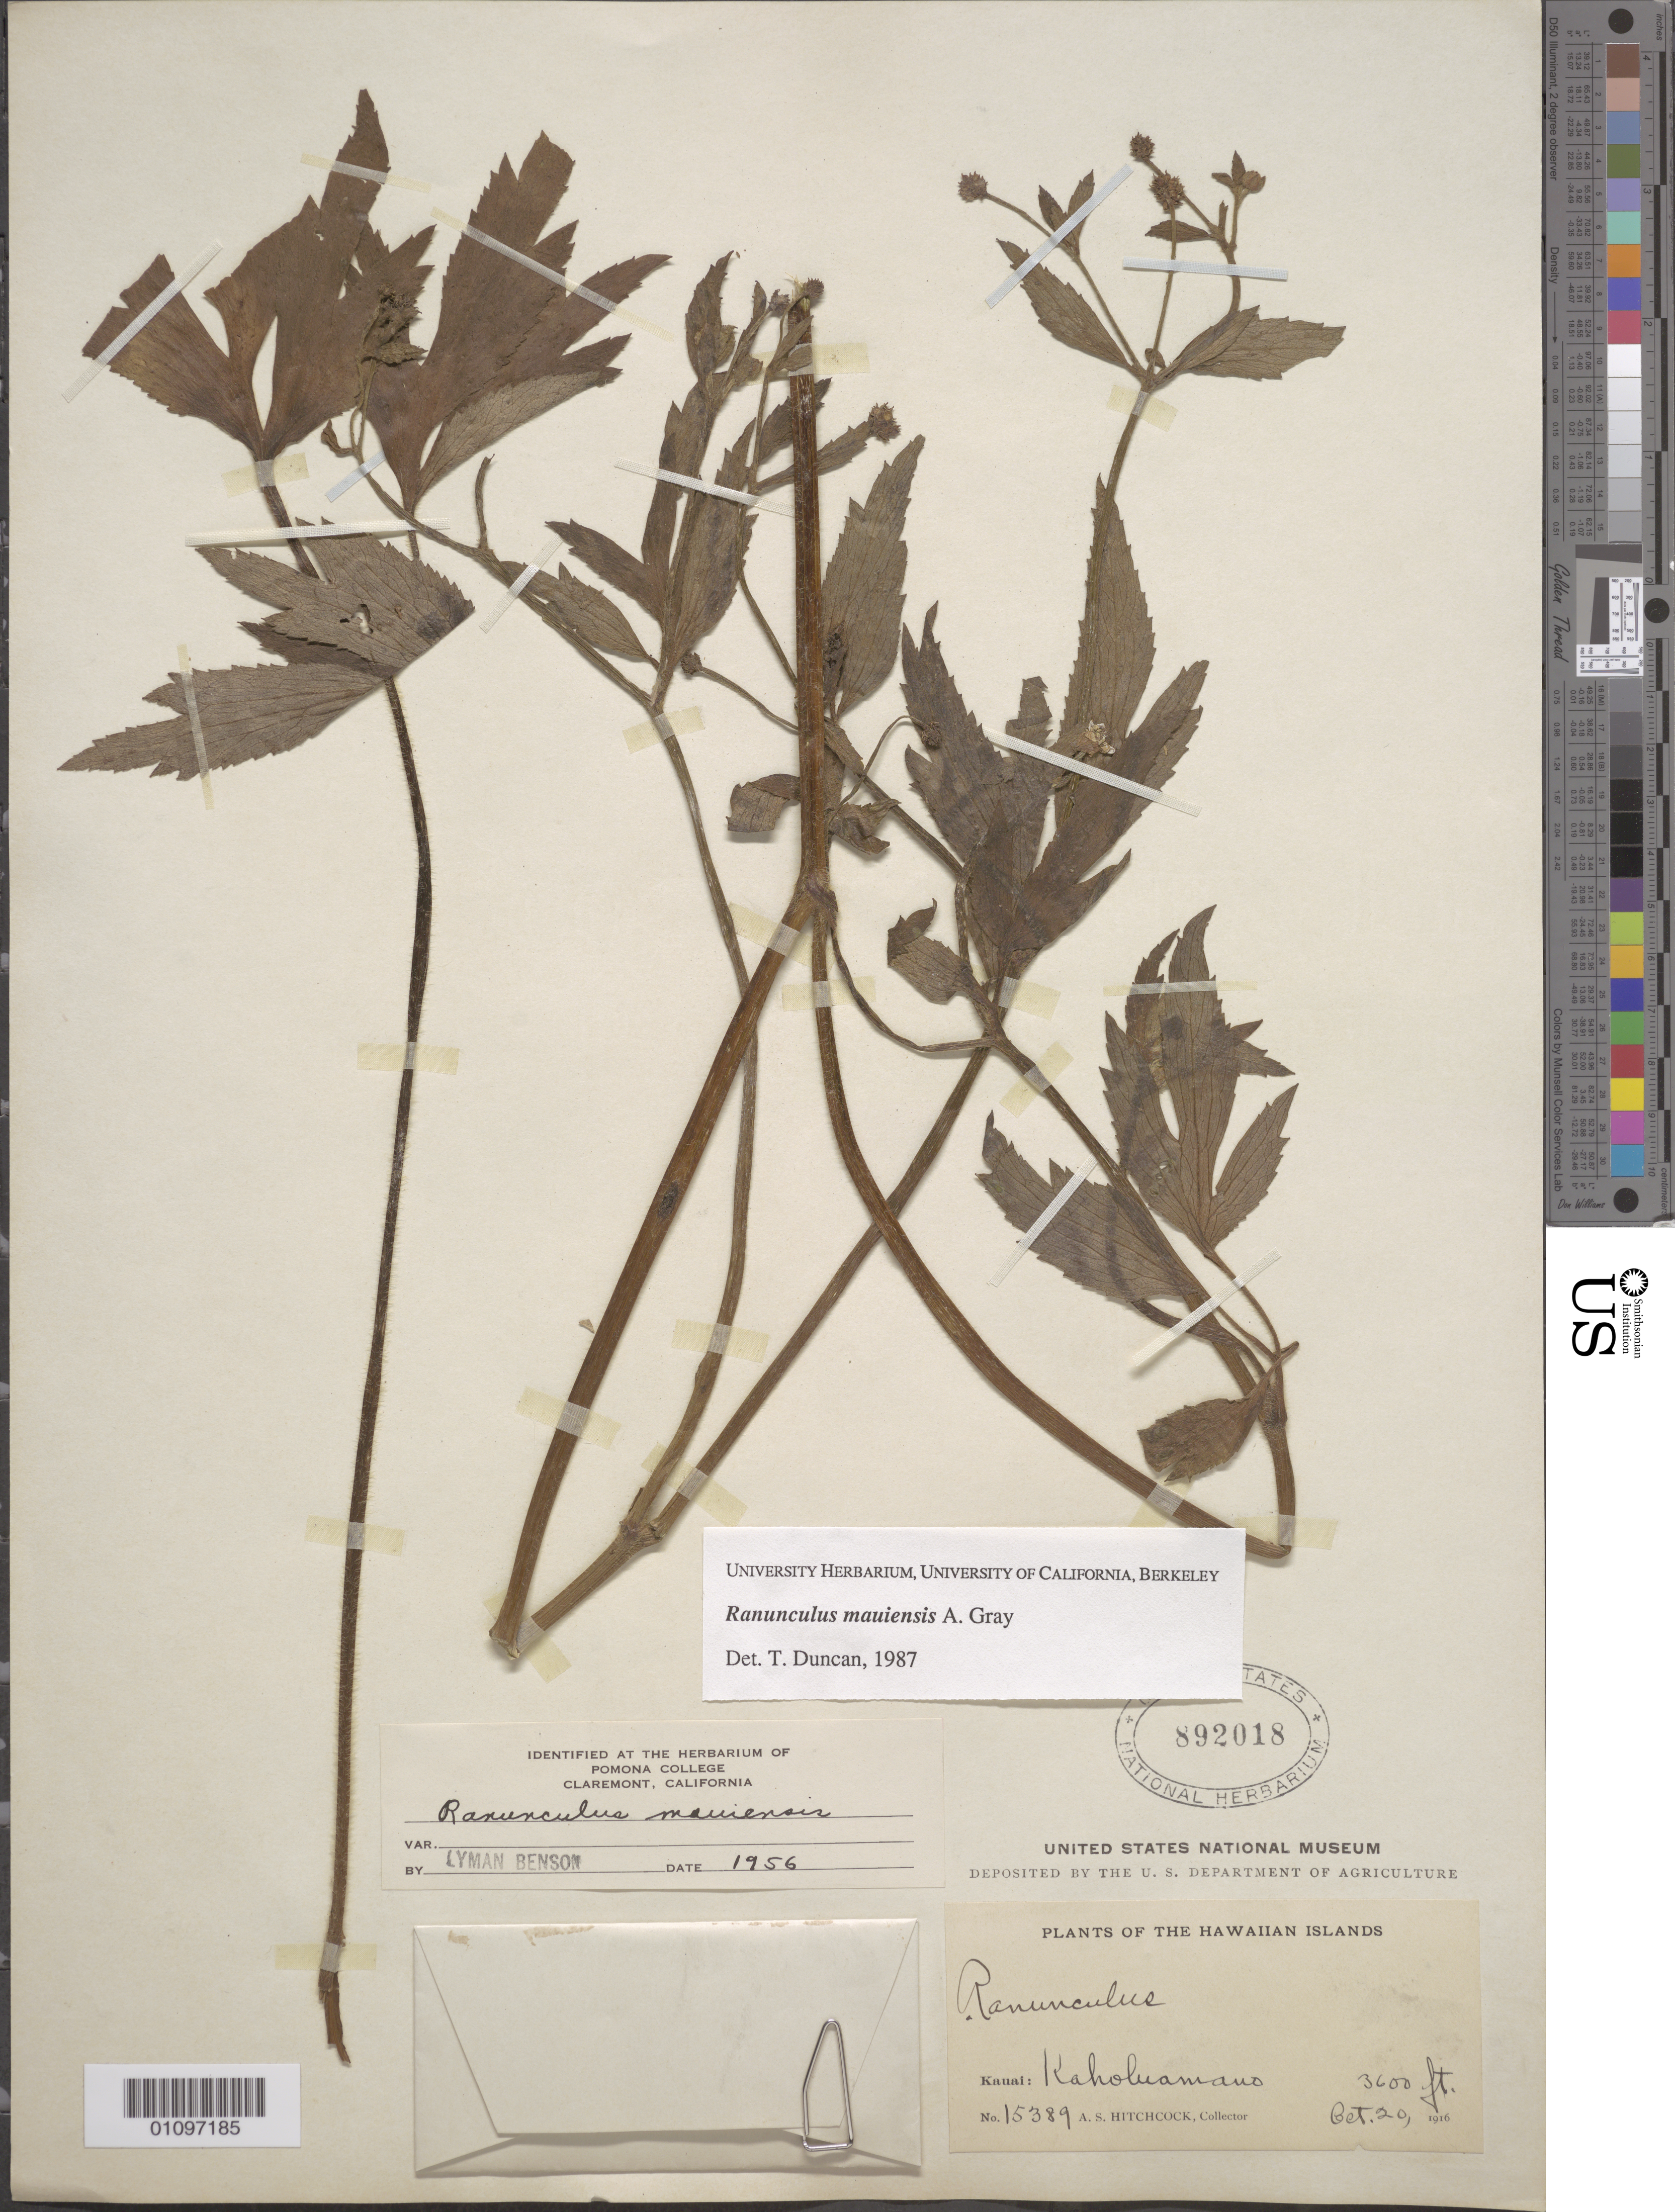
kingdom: Plantae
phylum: Tracheophyta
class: Magnoliopsida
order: Ranunculales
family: Ranunculaceae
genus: Ranunculus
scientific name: Ranunculus mauiensis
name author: A. Gray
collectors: A. S. Hitchcock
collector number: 15389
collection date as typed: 20 Oct 1916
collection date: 1916-10-20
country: United States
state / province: Hawaii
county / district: Kauai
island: Kaua'i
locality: Kaholuamanoa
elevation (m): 1097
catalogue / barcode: US 892018